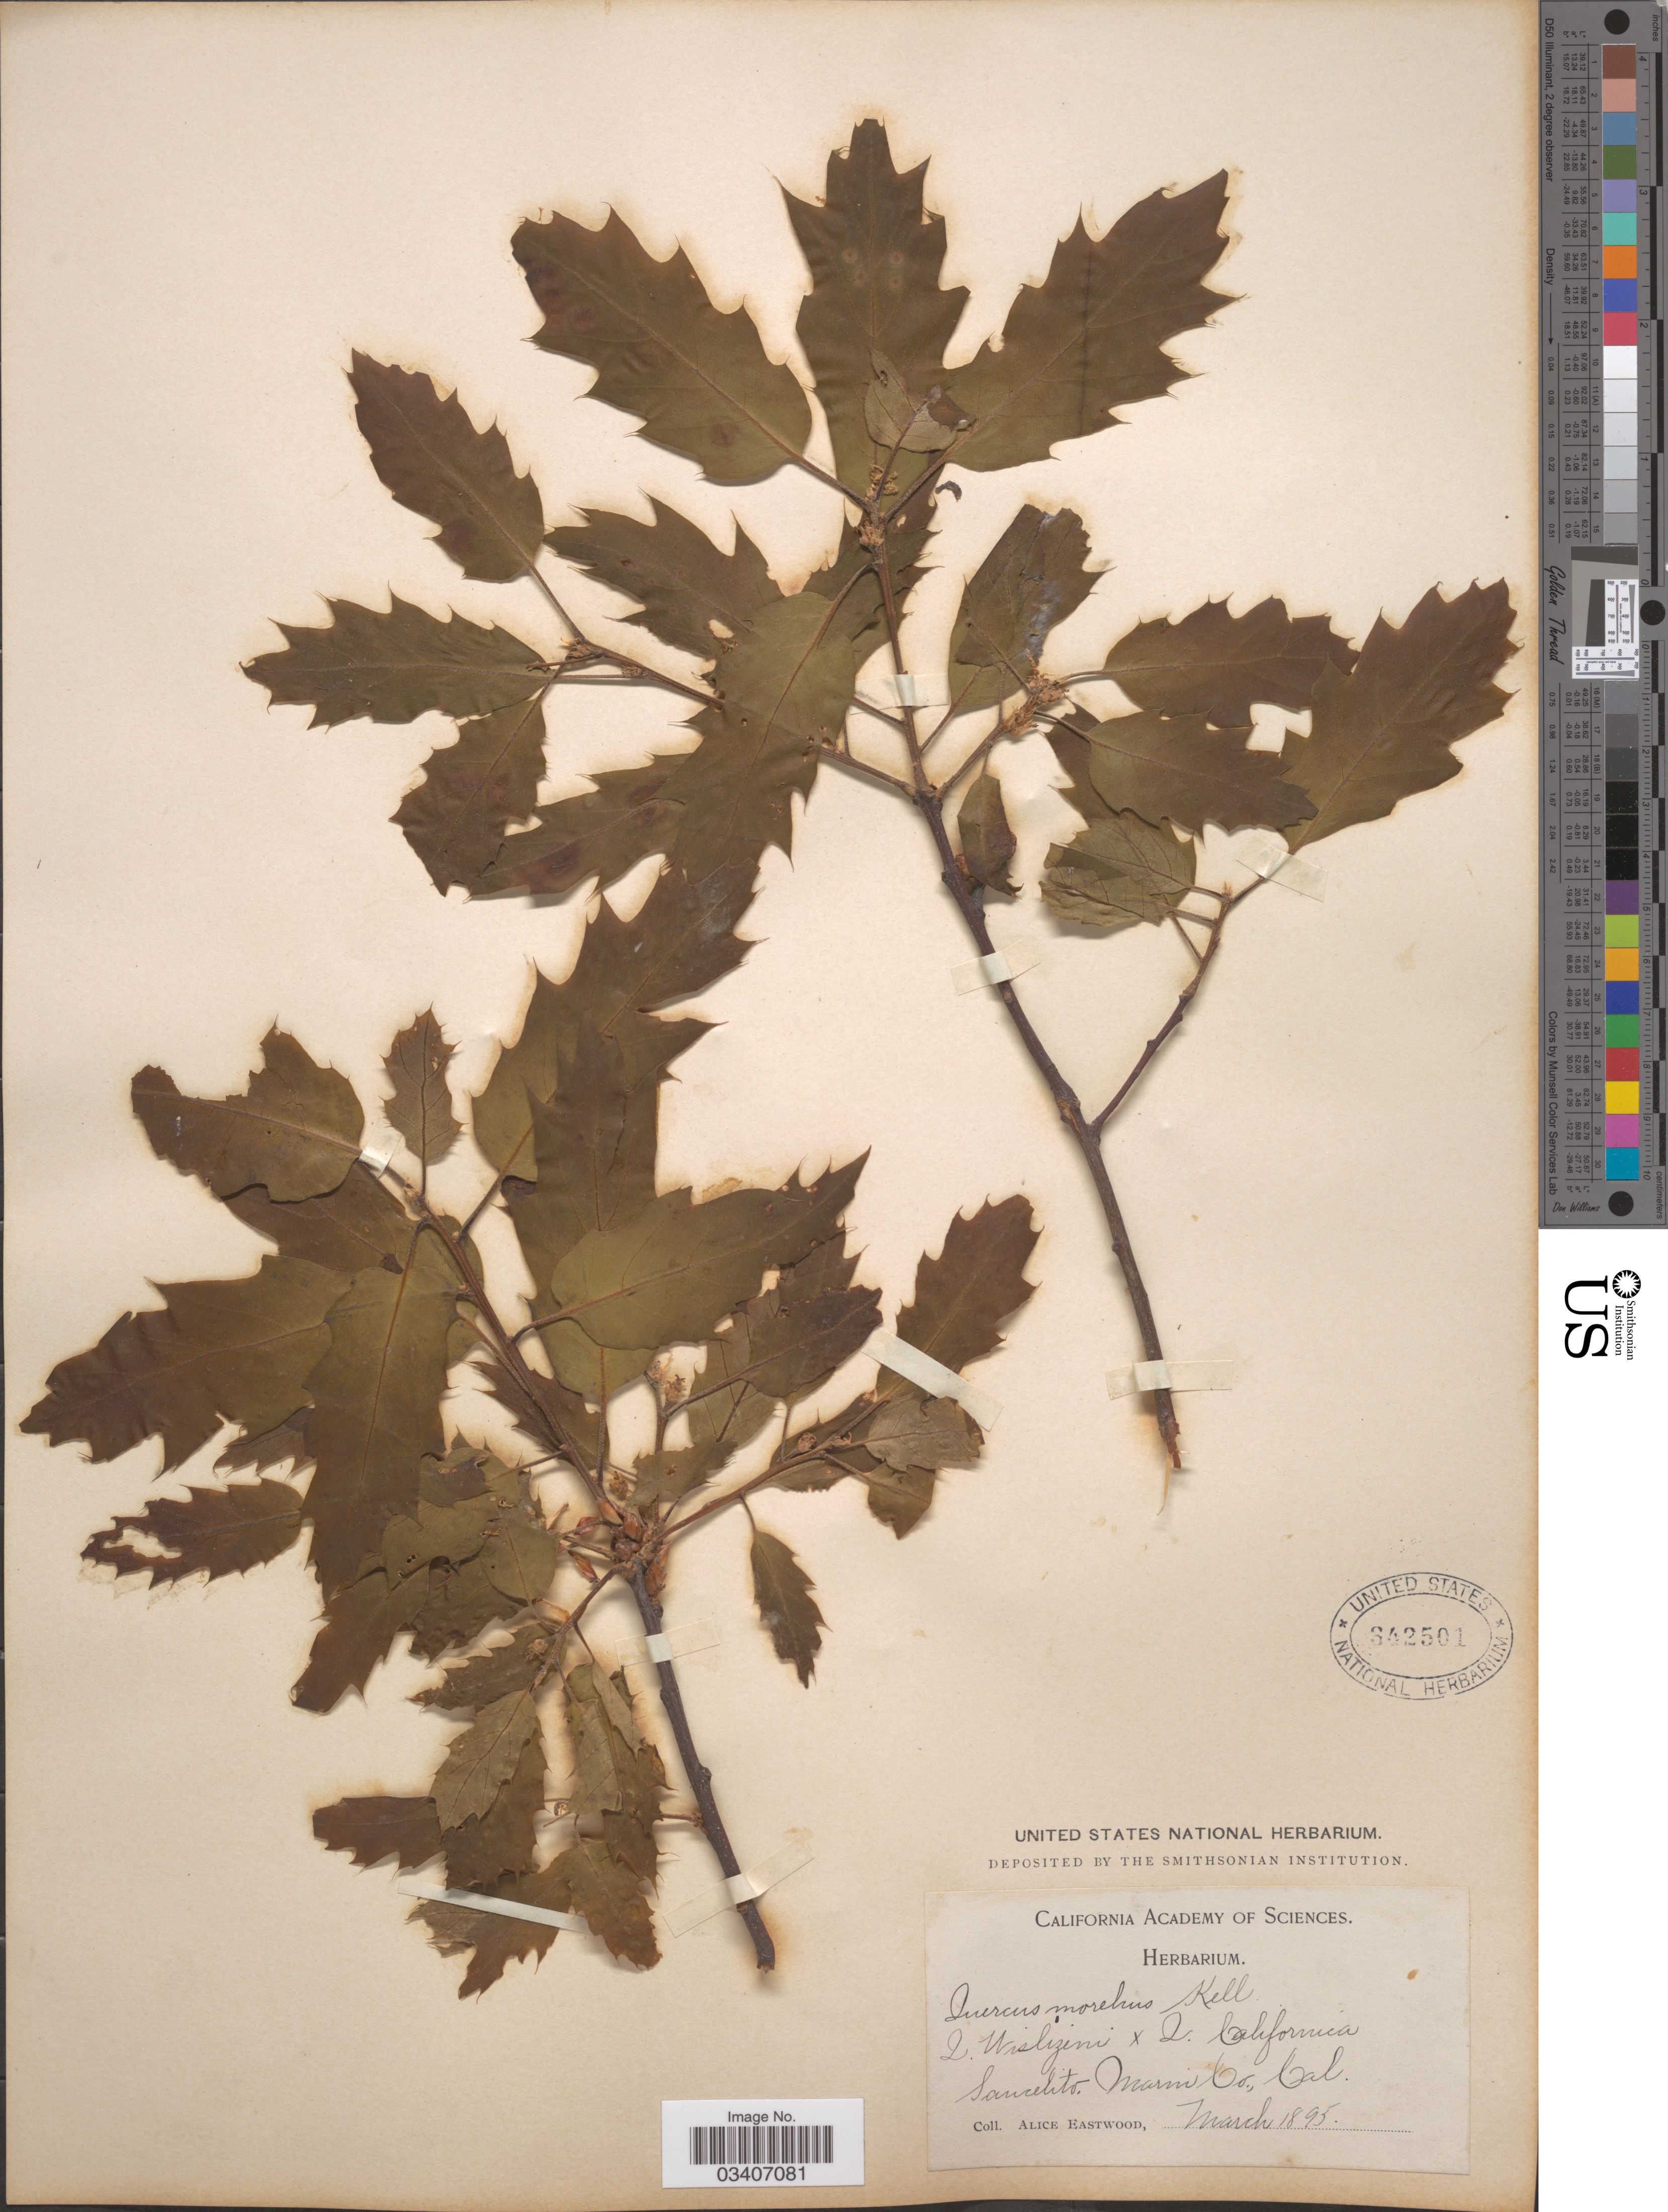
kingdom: Plantae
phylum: Tracheophyta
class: Magnoliopsida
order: Fagales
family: Fagaceae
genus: Quercus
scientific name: Quercus x moreha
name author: Kellogg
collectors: A. Eastwood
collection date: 1895-03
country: United States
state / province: California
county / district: Marin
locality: Saucelito. Marin Co.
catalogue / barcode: US 342501